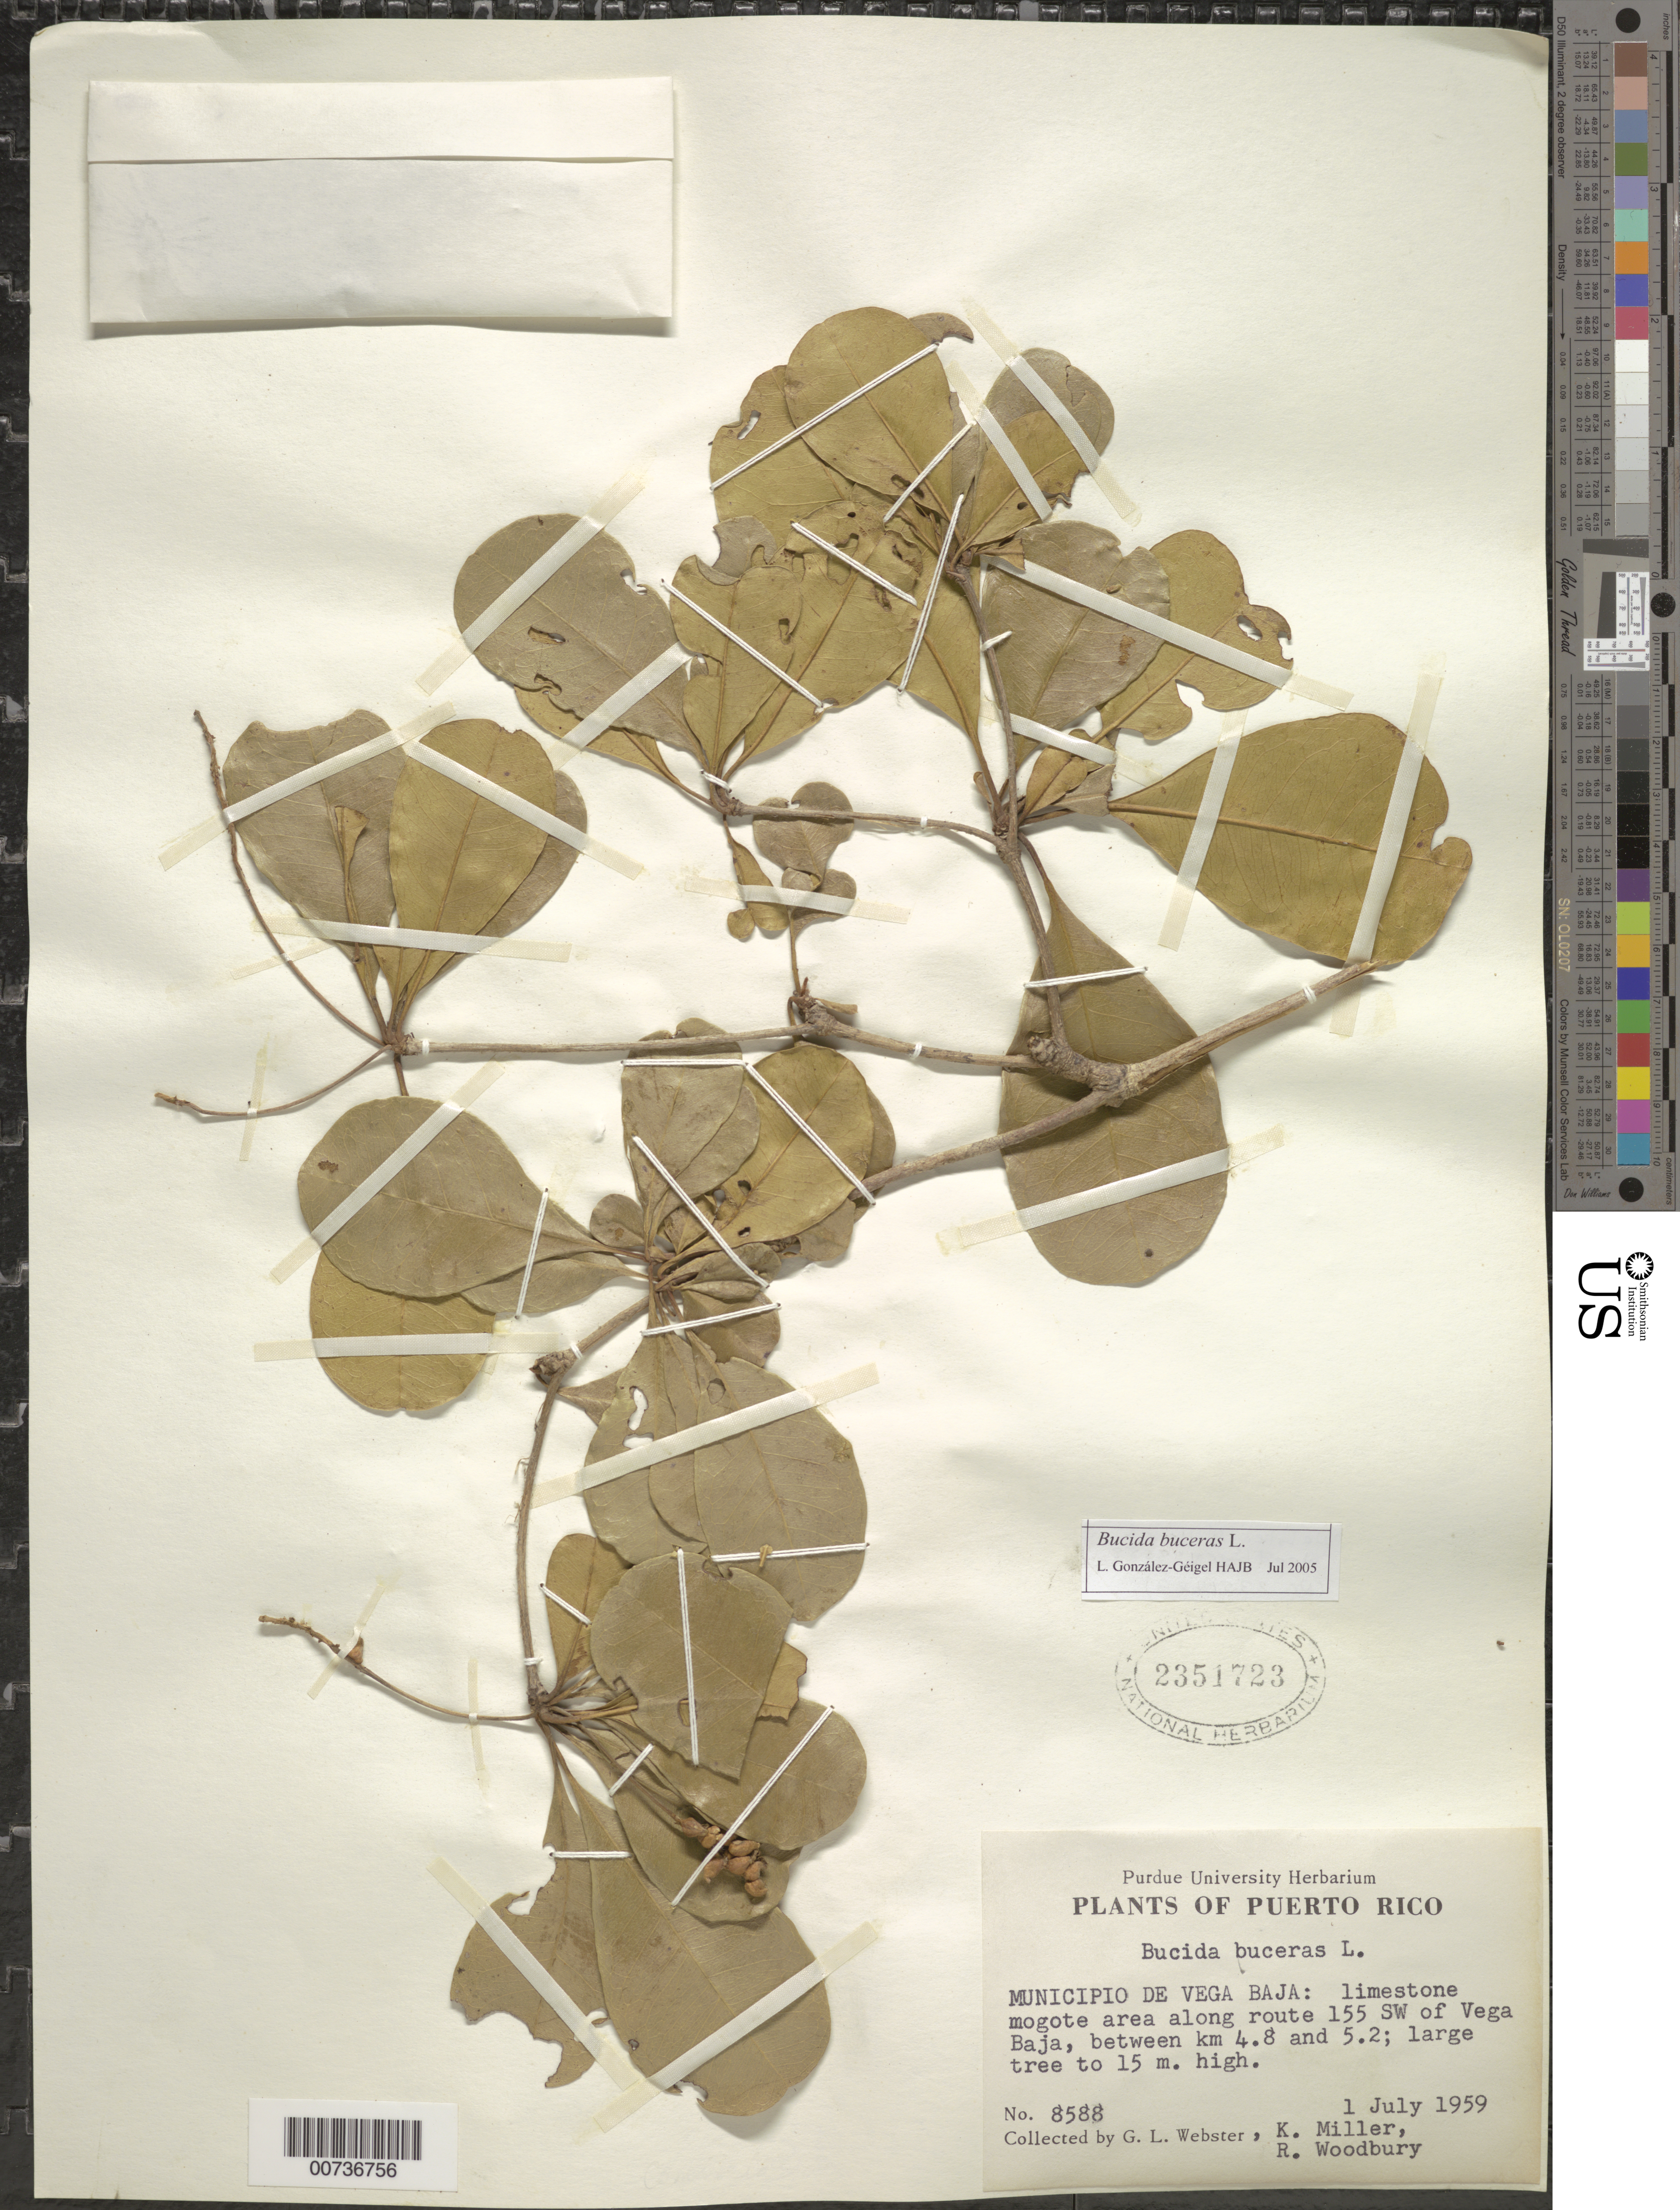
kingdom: Plantae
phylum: Tracheophyta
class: Magnoliopsida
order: Myrtales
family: Combretaceae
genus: Terminalia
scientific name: Terminalia buceras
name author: (L.) C. Wright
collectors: G. L. Webster, K. I. Miller & R. O. Woodbury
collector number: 8588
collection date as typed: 01 Jul 1959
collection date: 1959-07-01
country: Puerto Rico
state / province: Vega Baja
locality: Mun. Vega Baja: limestone mogote area along route 155 SW of Vega Baja, between km 4.8 and 5.2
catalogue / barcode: US 2351723